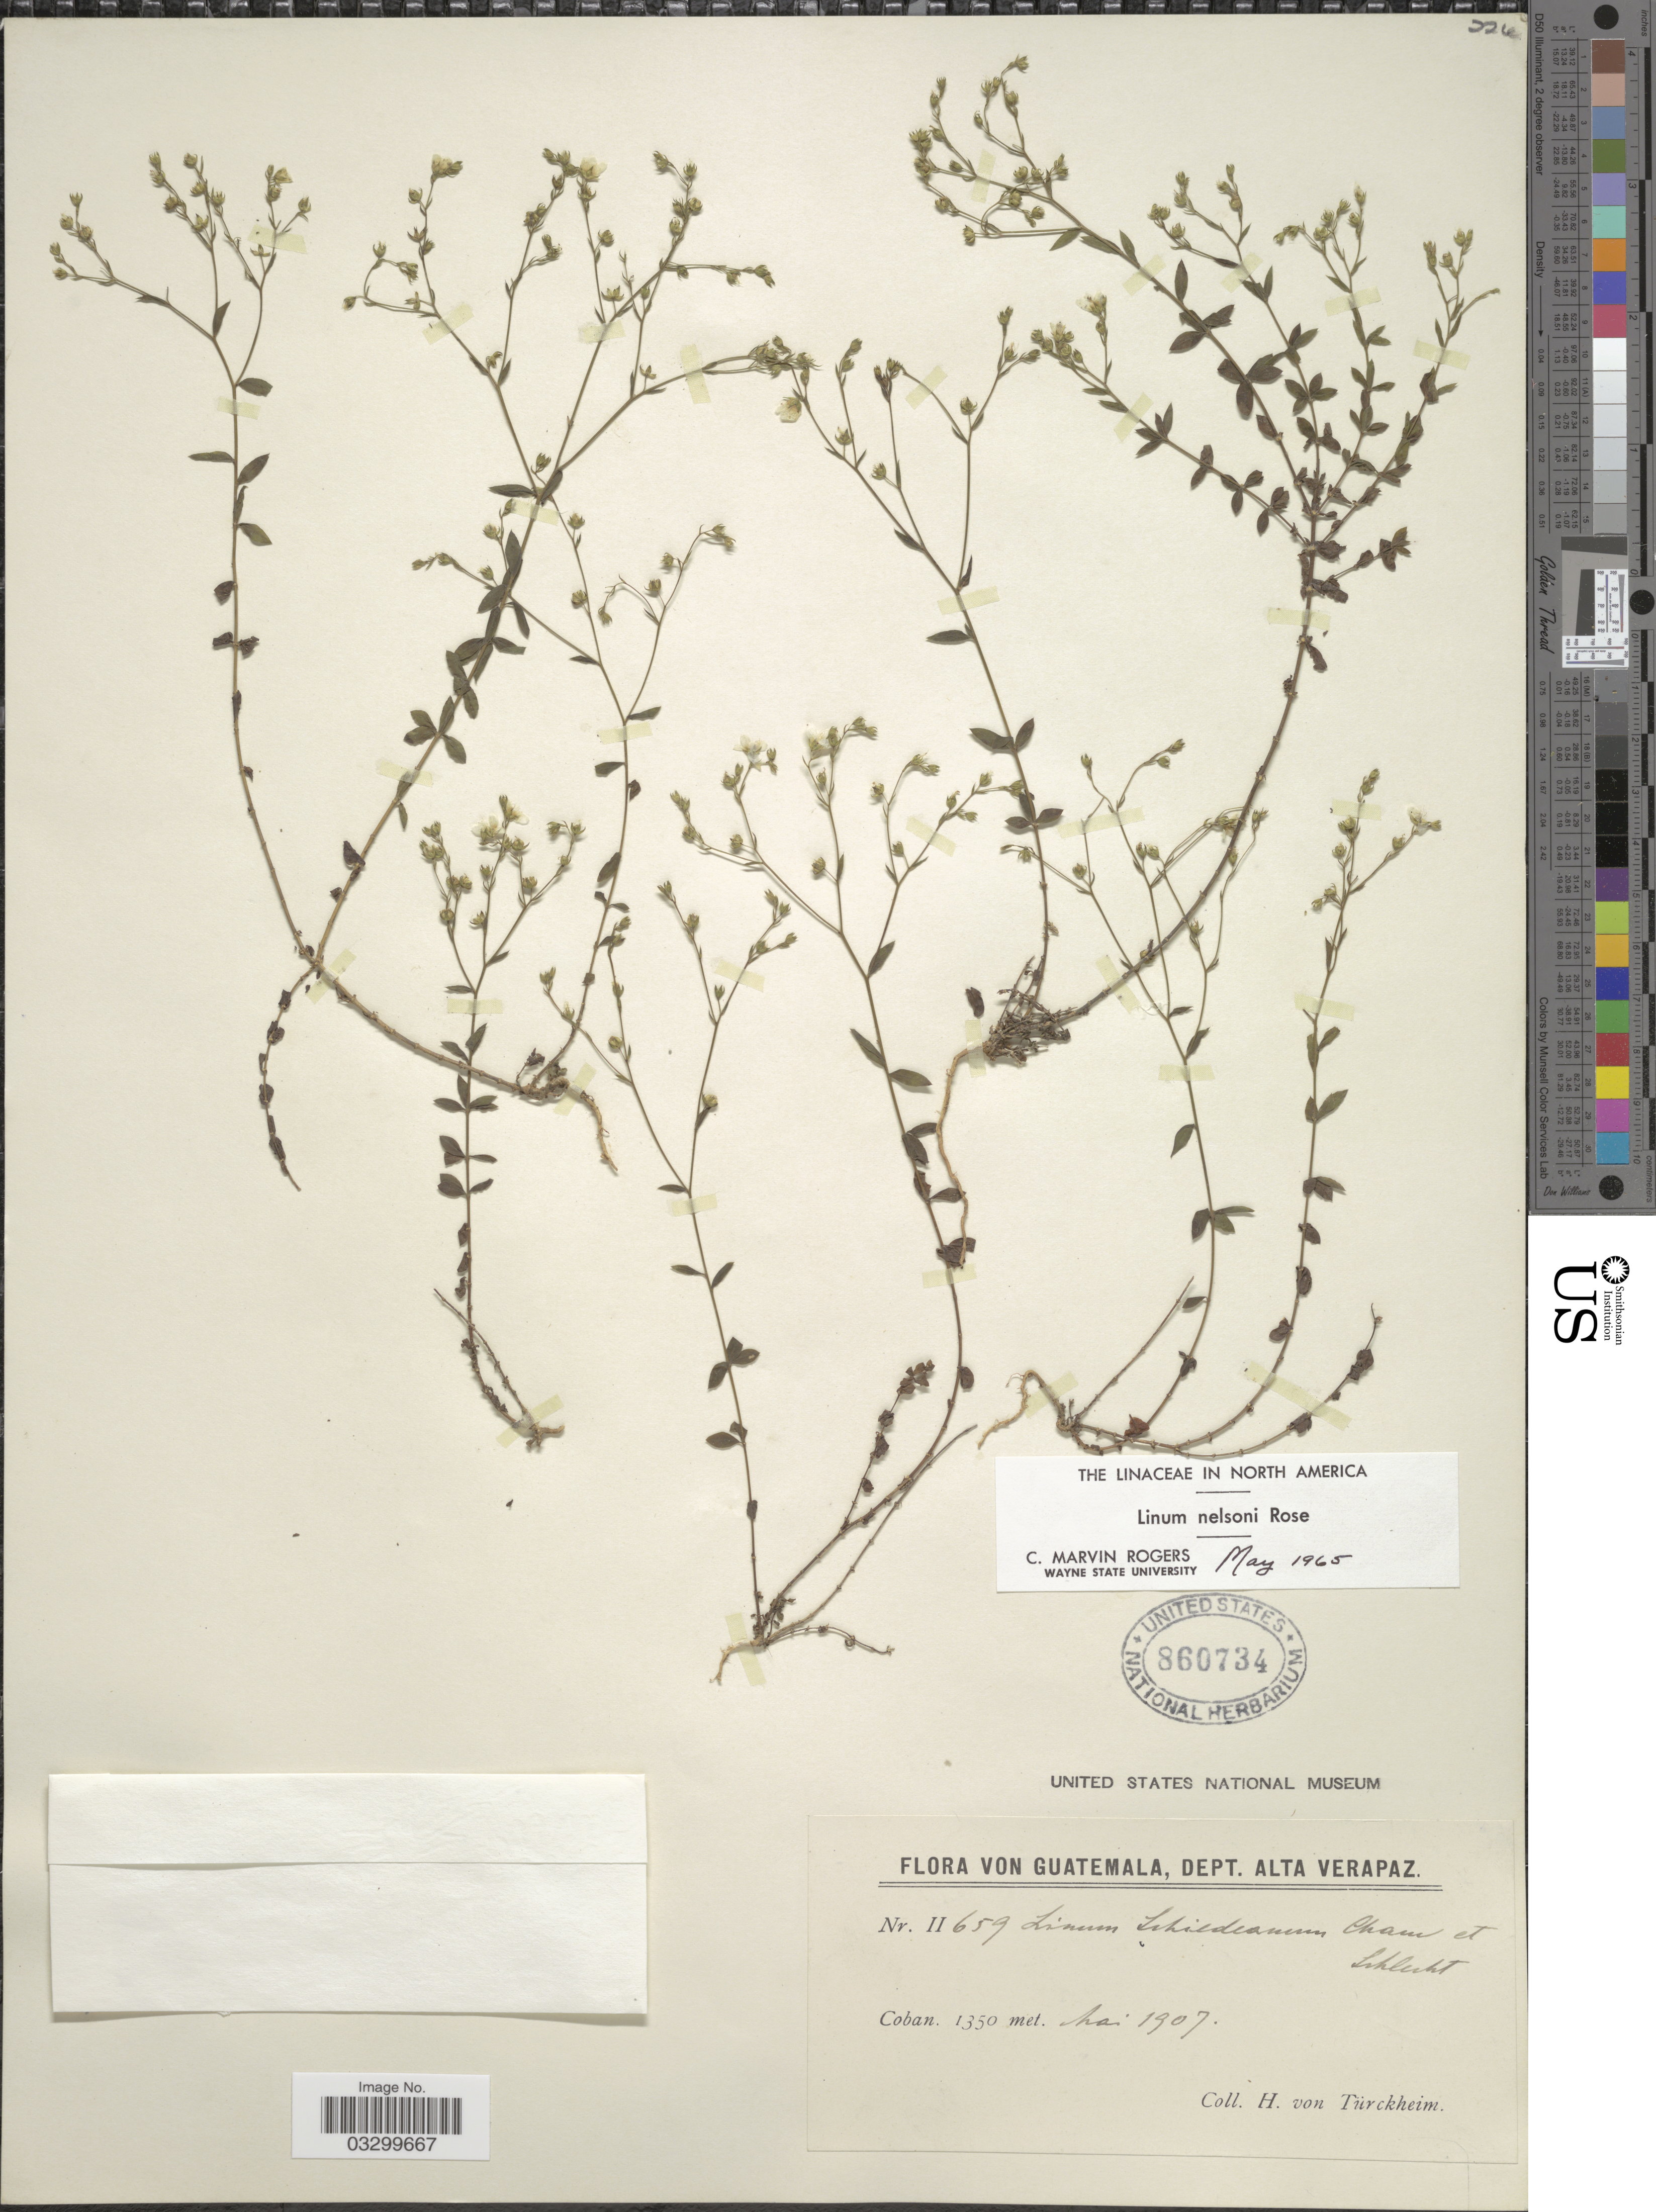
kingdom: Plantae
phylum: Tracheophyta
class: Magnoliopsida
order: Malpighiales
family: Linaceae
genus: Linum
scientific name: Linum nelsonii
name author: Rose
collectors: H. von Türckheim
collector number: II659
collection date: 1907-05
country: Guatemala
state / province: Alta Verapaz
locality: Dept. Alta Verapaz, Coban.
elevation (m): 1350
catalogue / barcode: US 860734